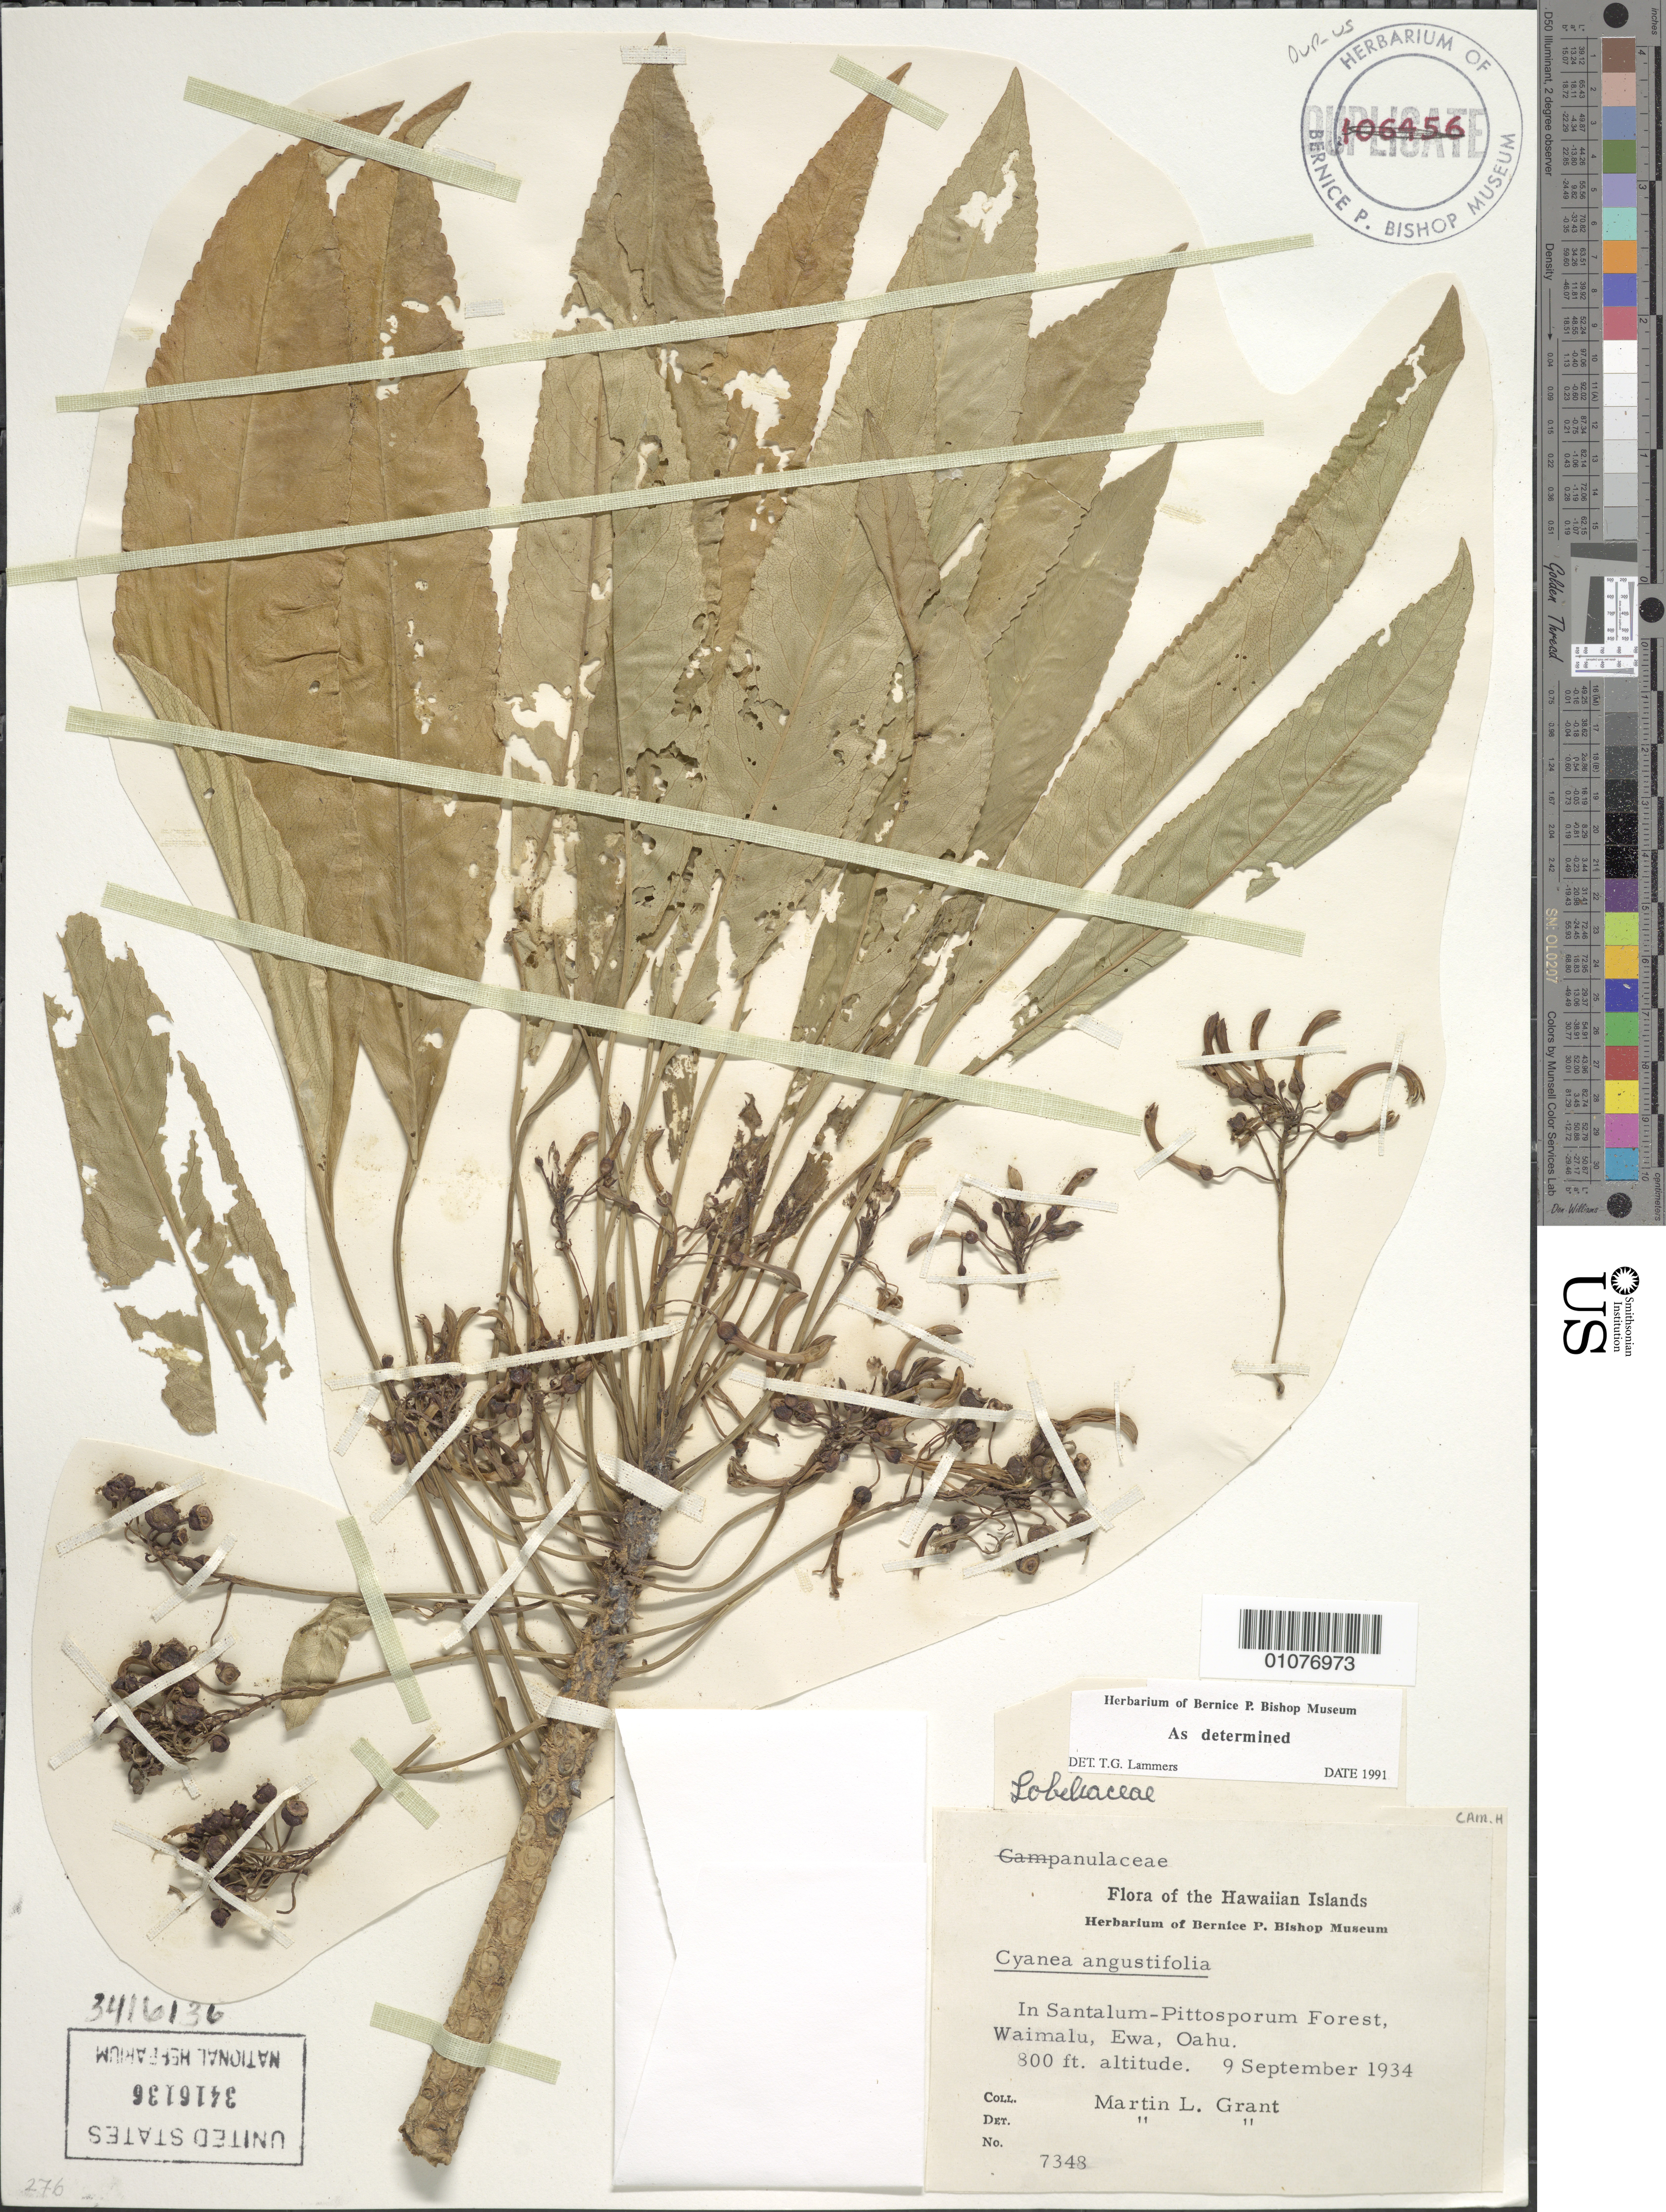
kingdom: Plantae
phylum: Tracheophyta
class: Magnoliopsida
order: Asterales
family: Campanulaceae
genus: Cyanea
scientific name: Cyanea angustifolia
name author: (Cham.) Hillebr.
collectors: M. L. Grant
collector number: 7348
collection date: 1934-09-09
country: United States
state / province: Hawaii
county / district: Honolulu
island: Oahu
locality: Waimalu, Ewa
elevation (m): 244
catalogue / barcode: US 3416136